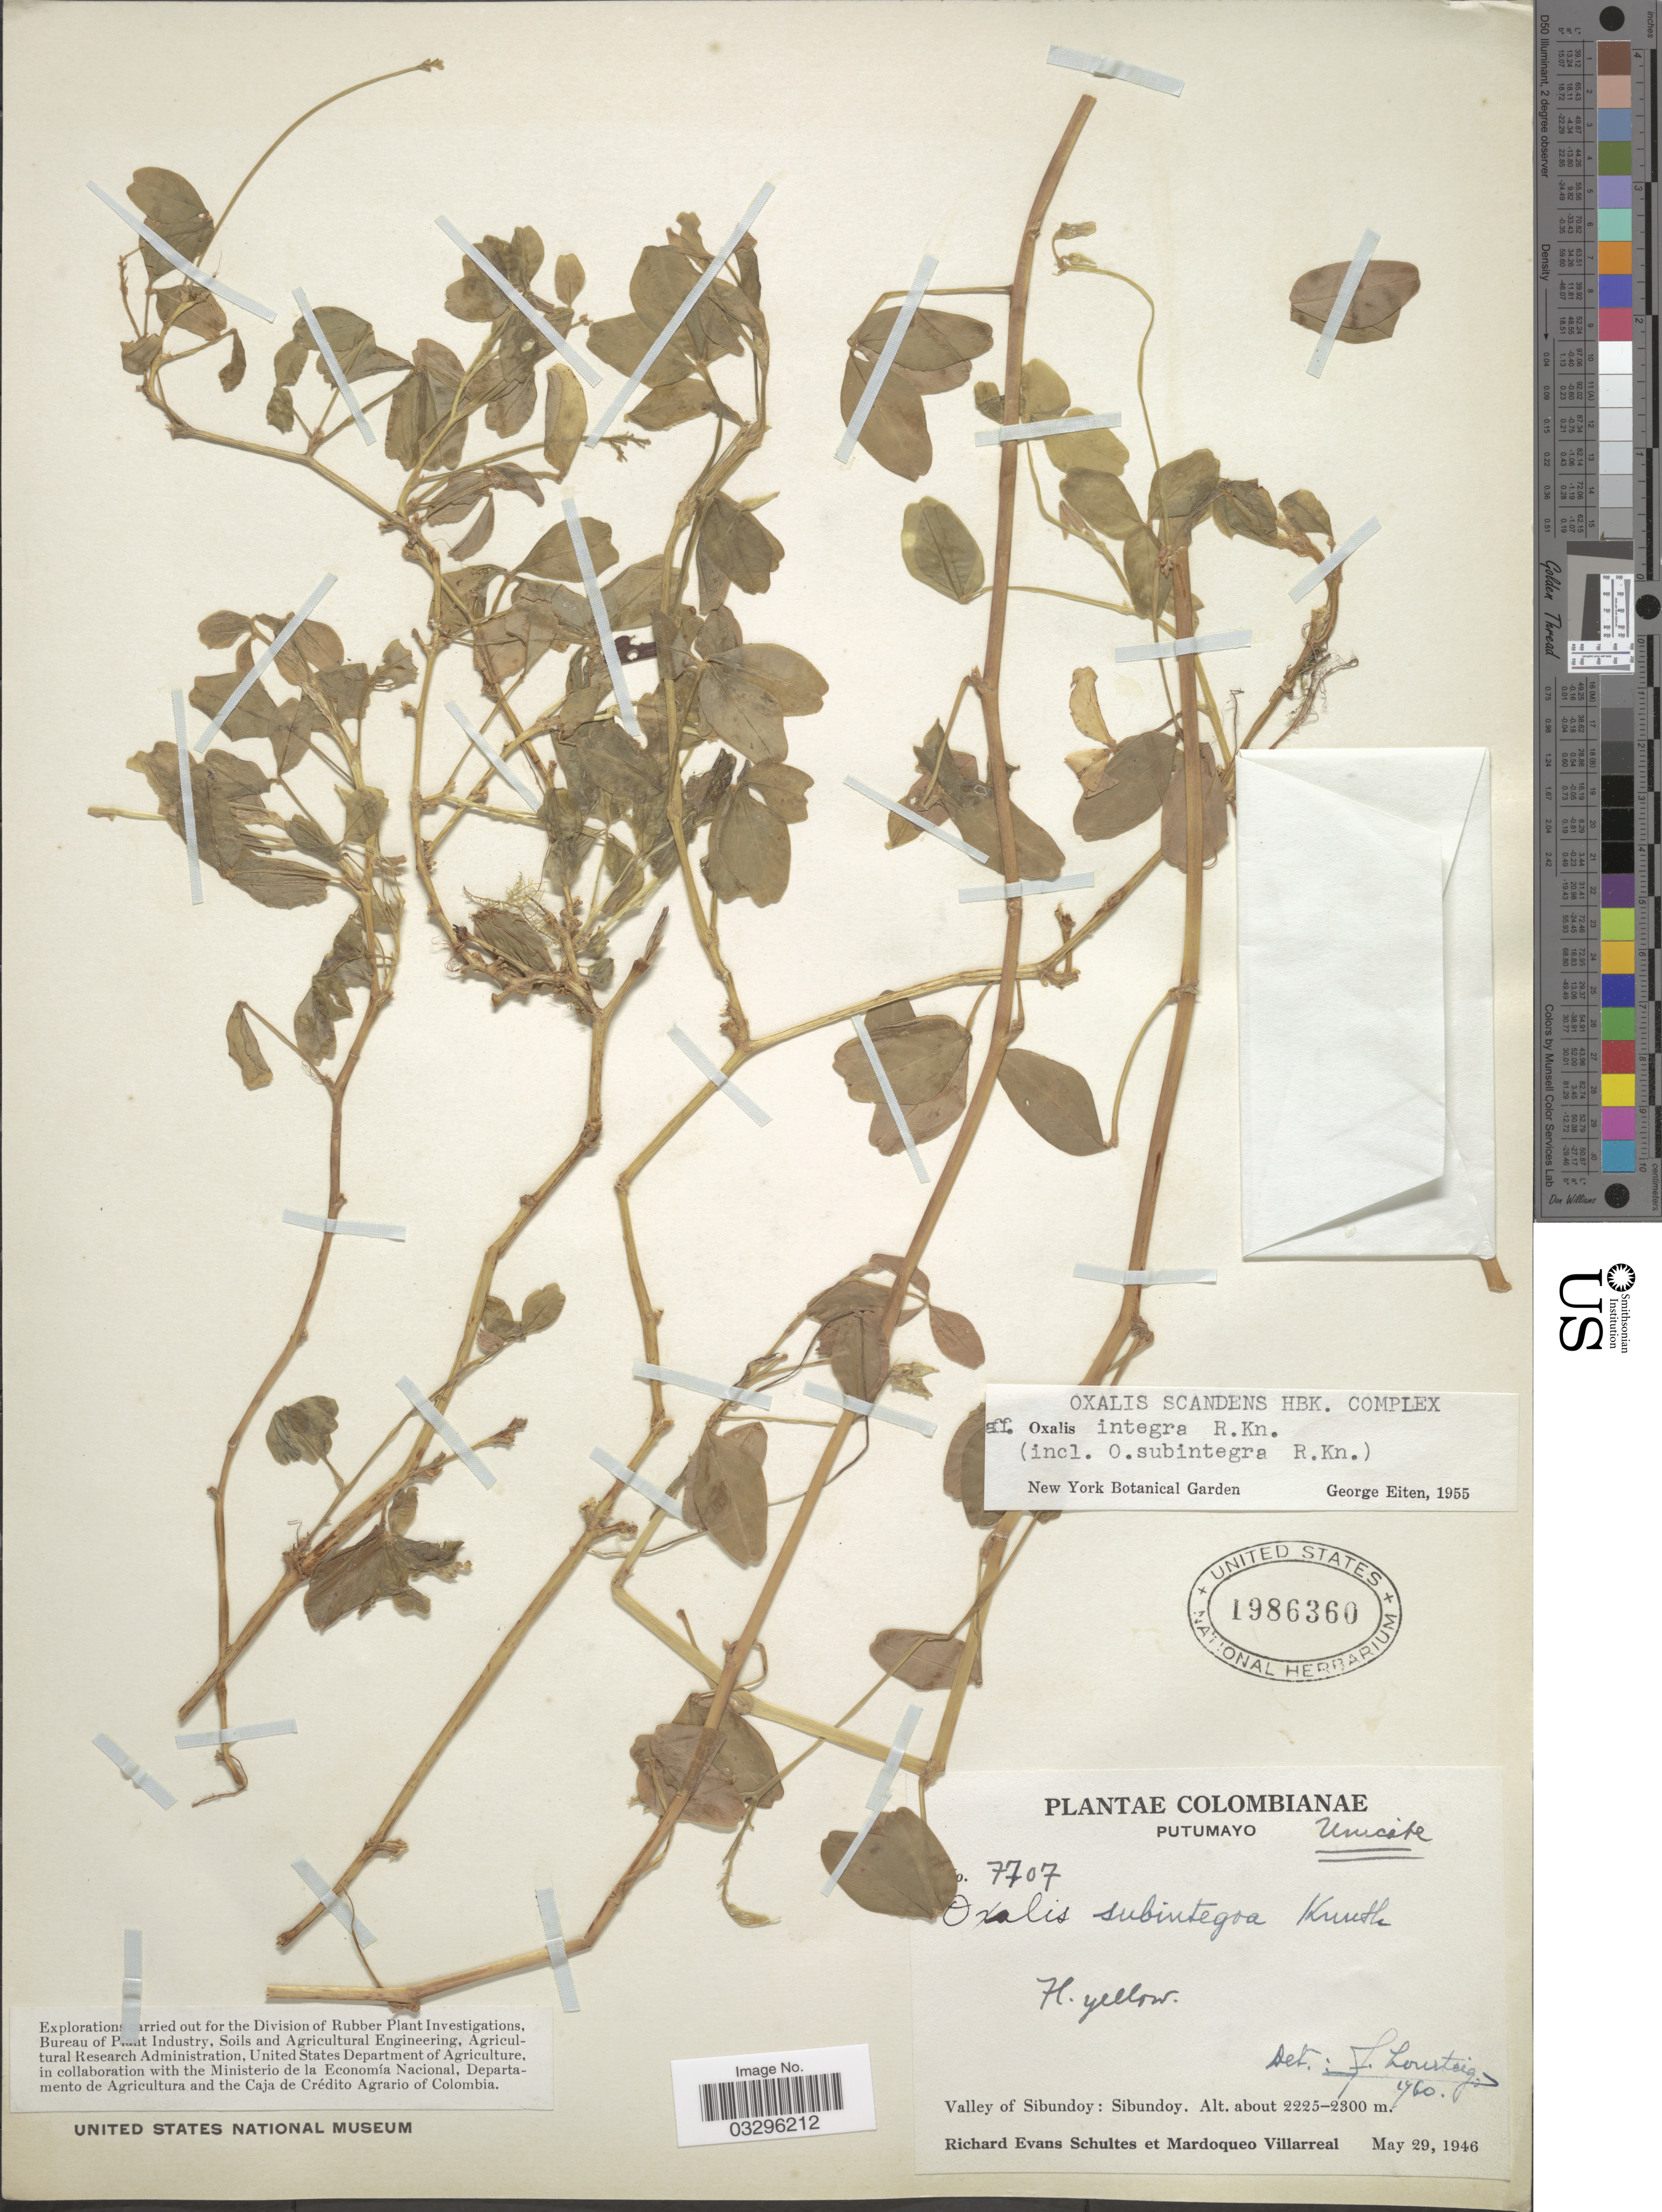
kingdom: Plantae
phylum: Tracheophyta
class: Magnoliopsida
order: Oxalidales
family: Oxalidaceae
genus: Oxalis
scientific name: Oxalis subintegra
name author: R. Knuth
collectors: R. E. Schultes & M. Villareal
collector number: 7707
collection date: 1946-05-29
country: Colombia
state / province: Putumayo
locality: Valley of Sibundoy: Sibundoy.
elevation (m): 2225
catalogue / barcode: US 1986360